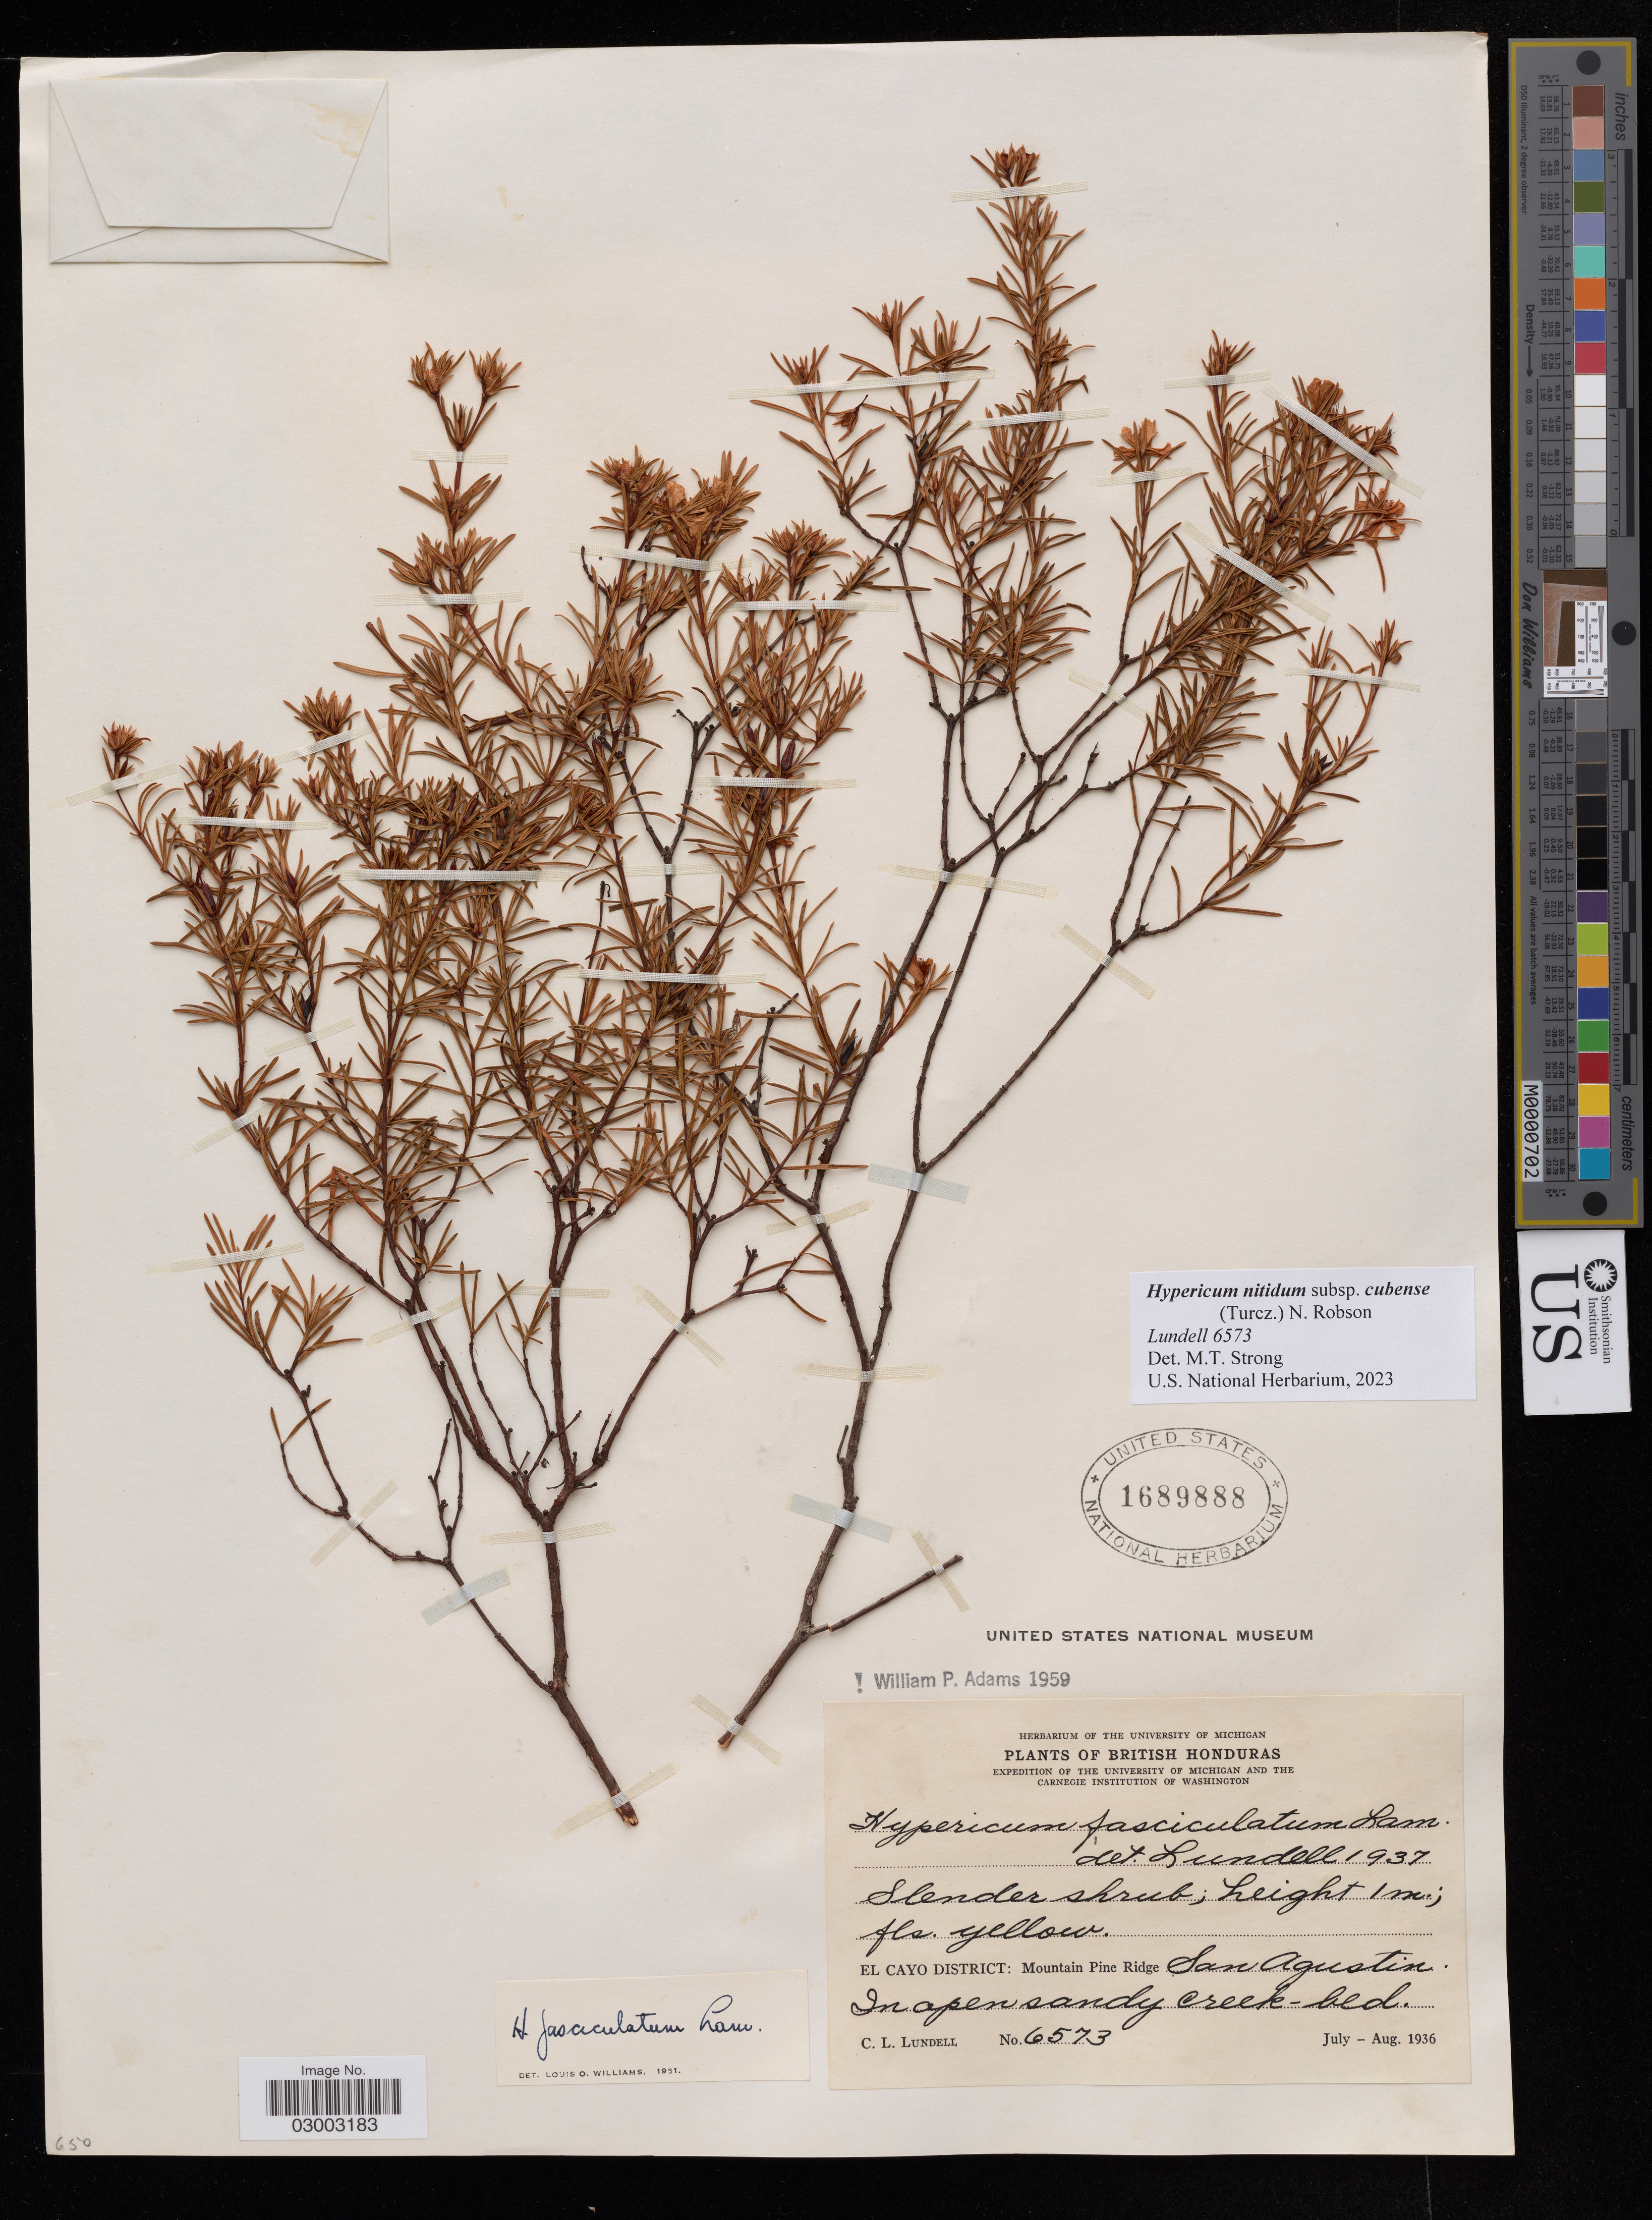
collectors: C. L. Lundell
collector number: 6573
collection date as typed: Jul 1936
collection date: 1936-07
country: Belize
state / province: Cayo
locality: San Agustin, Mountain Pine Ridge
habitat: San Shidyom. in open sandy creek-bed.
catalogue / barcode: US 1689888